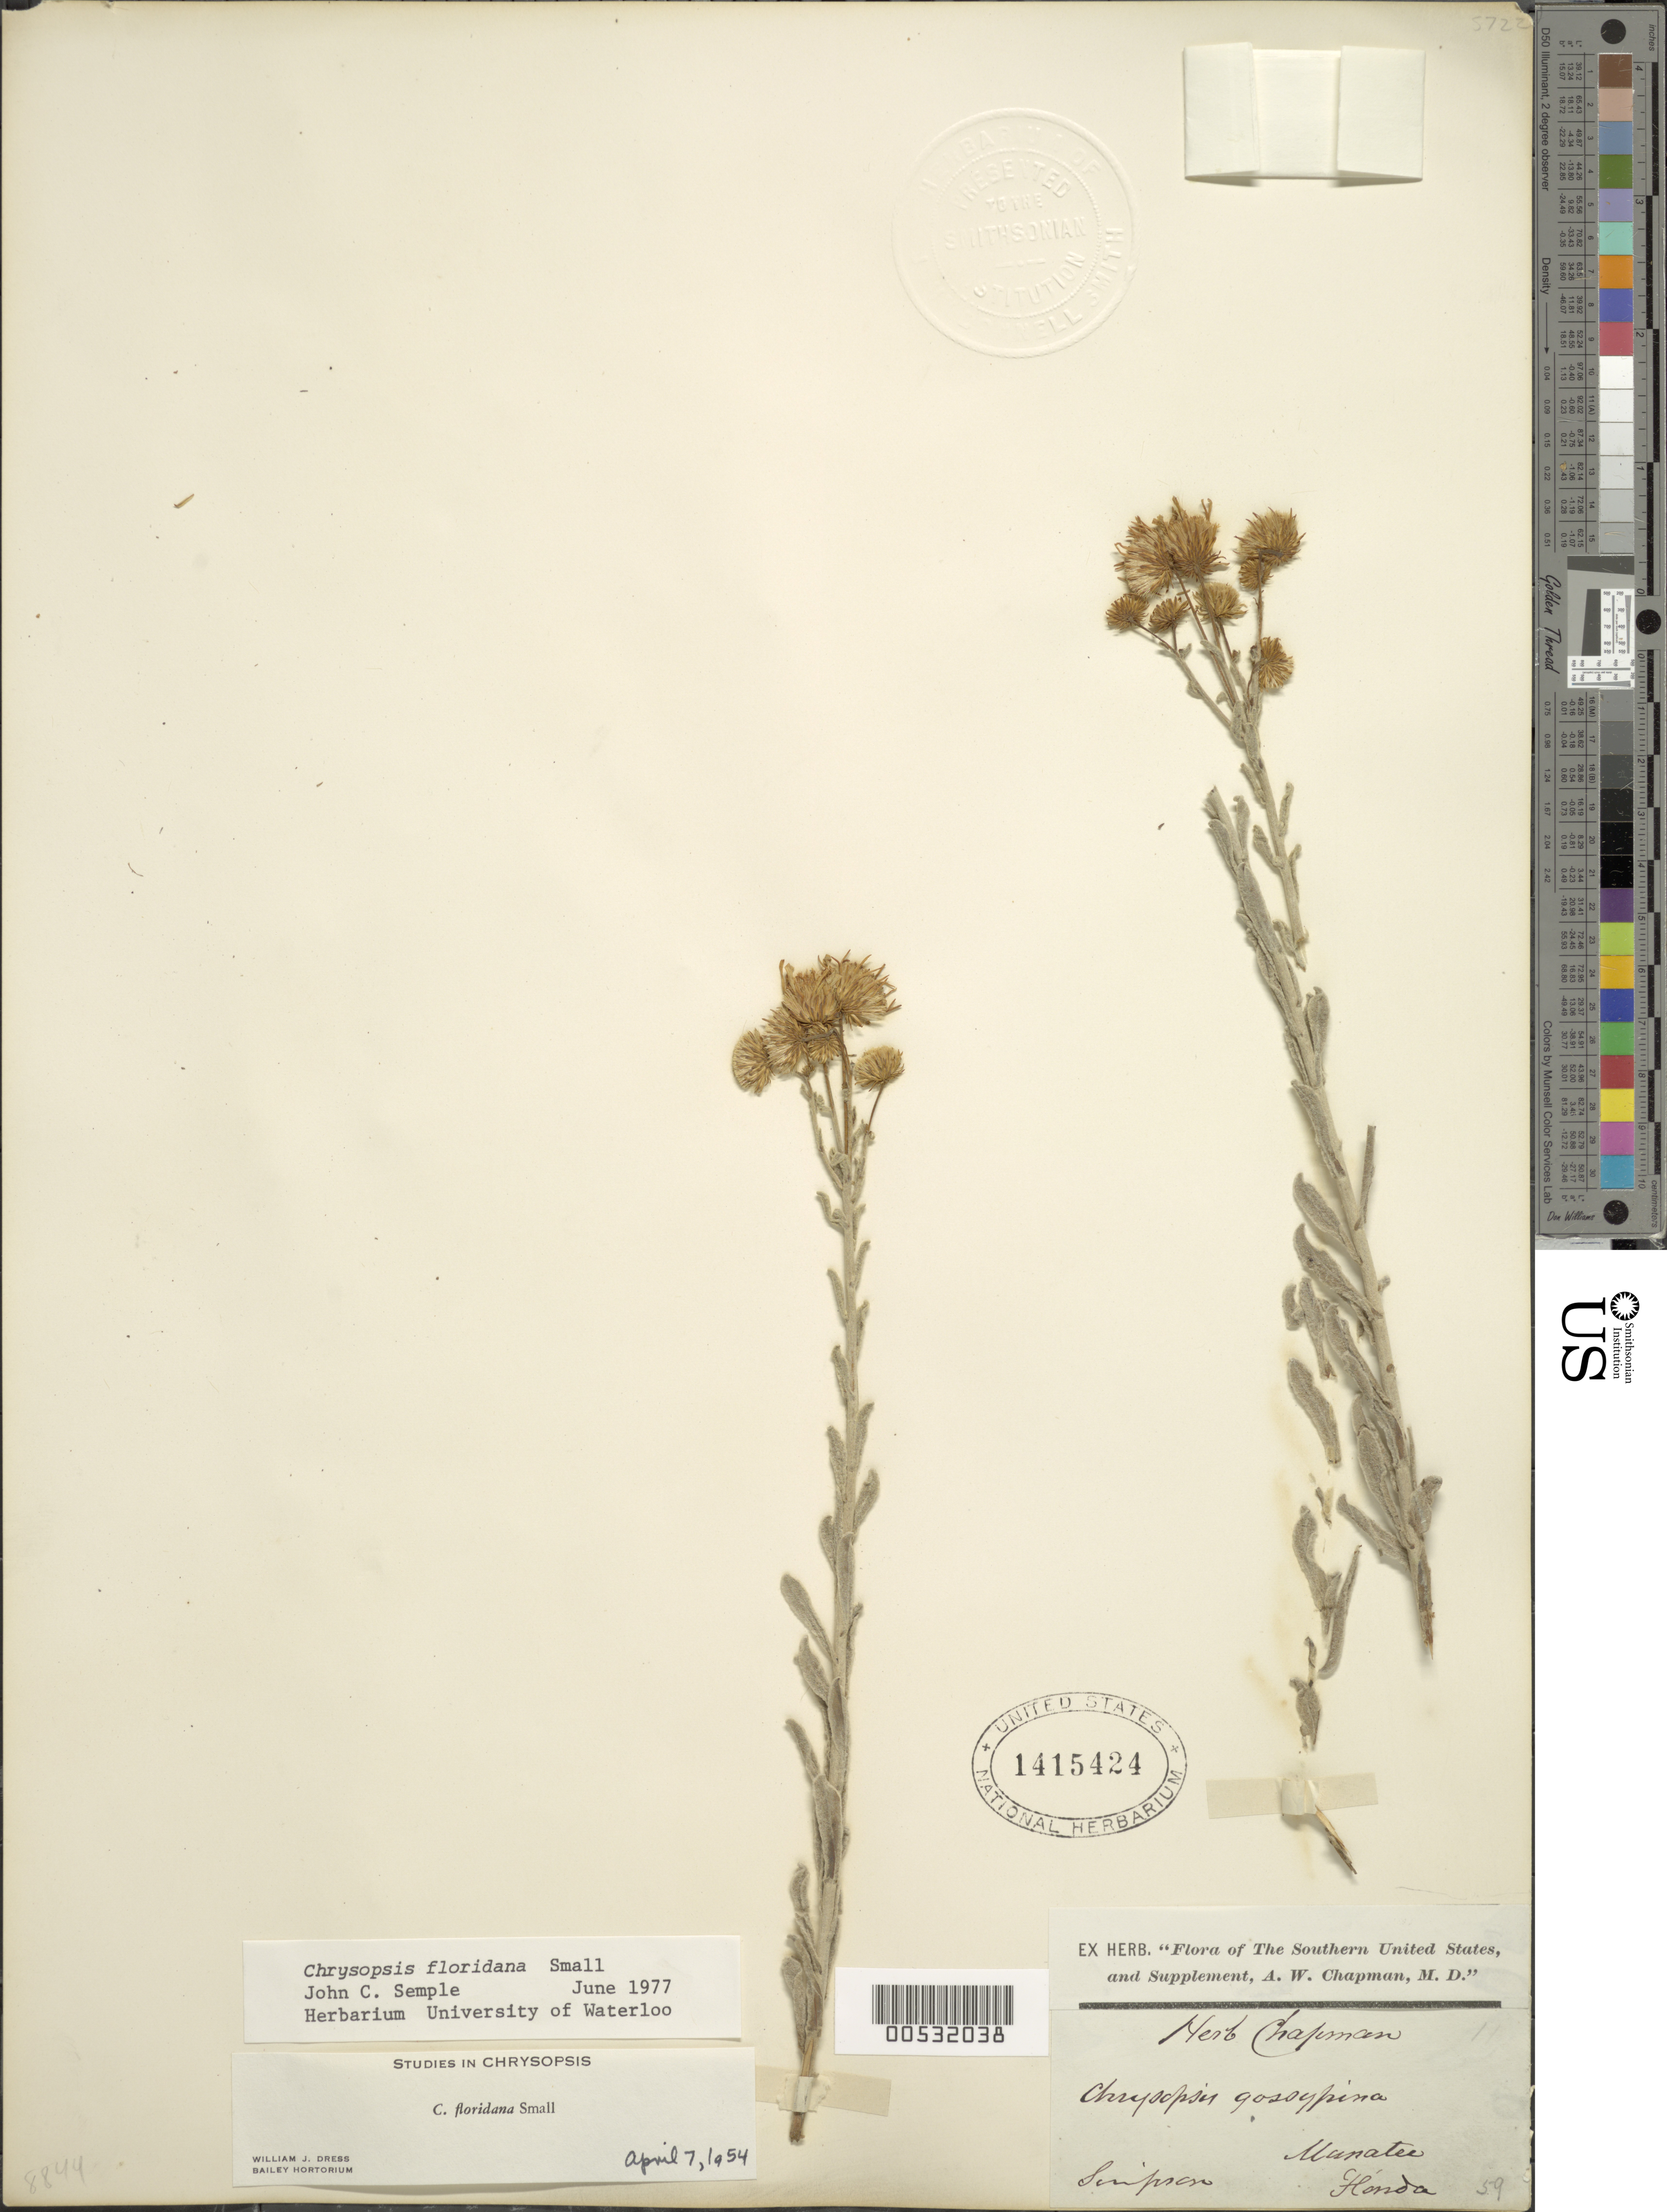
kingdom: Plantae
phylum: Tracheophyta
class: Magnoliopsida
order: Asterales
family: Asteraceae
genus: Chrysopsis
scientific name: Chrysopsis floridana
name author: Small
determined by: Semple, J.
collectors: ex herb. Chapman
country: United States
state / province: Florida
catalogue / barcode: US 1415424